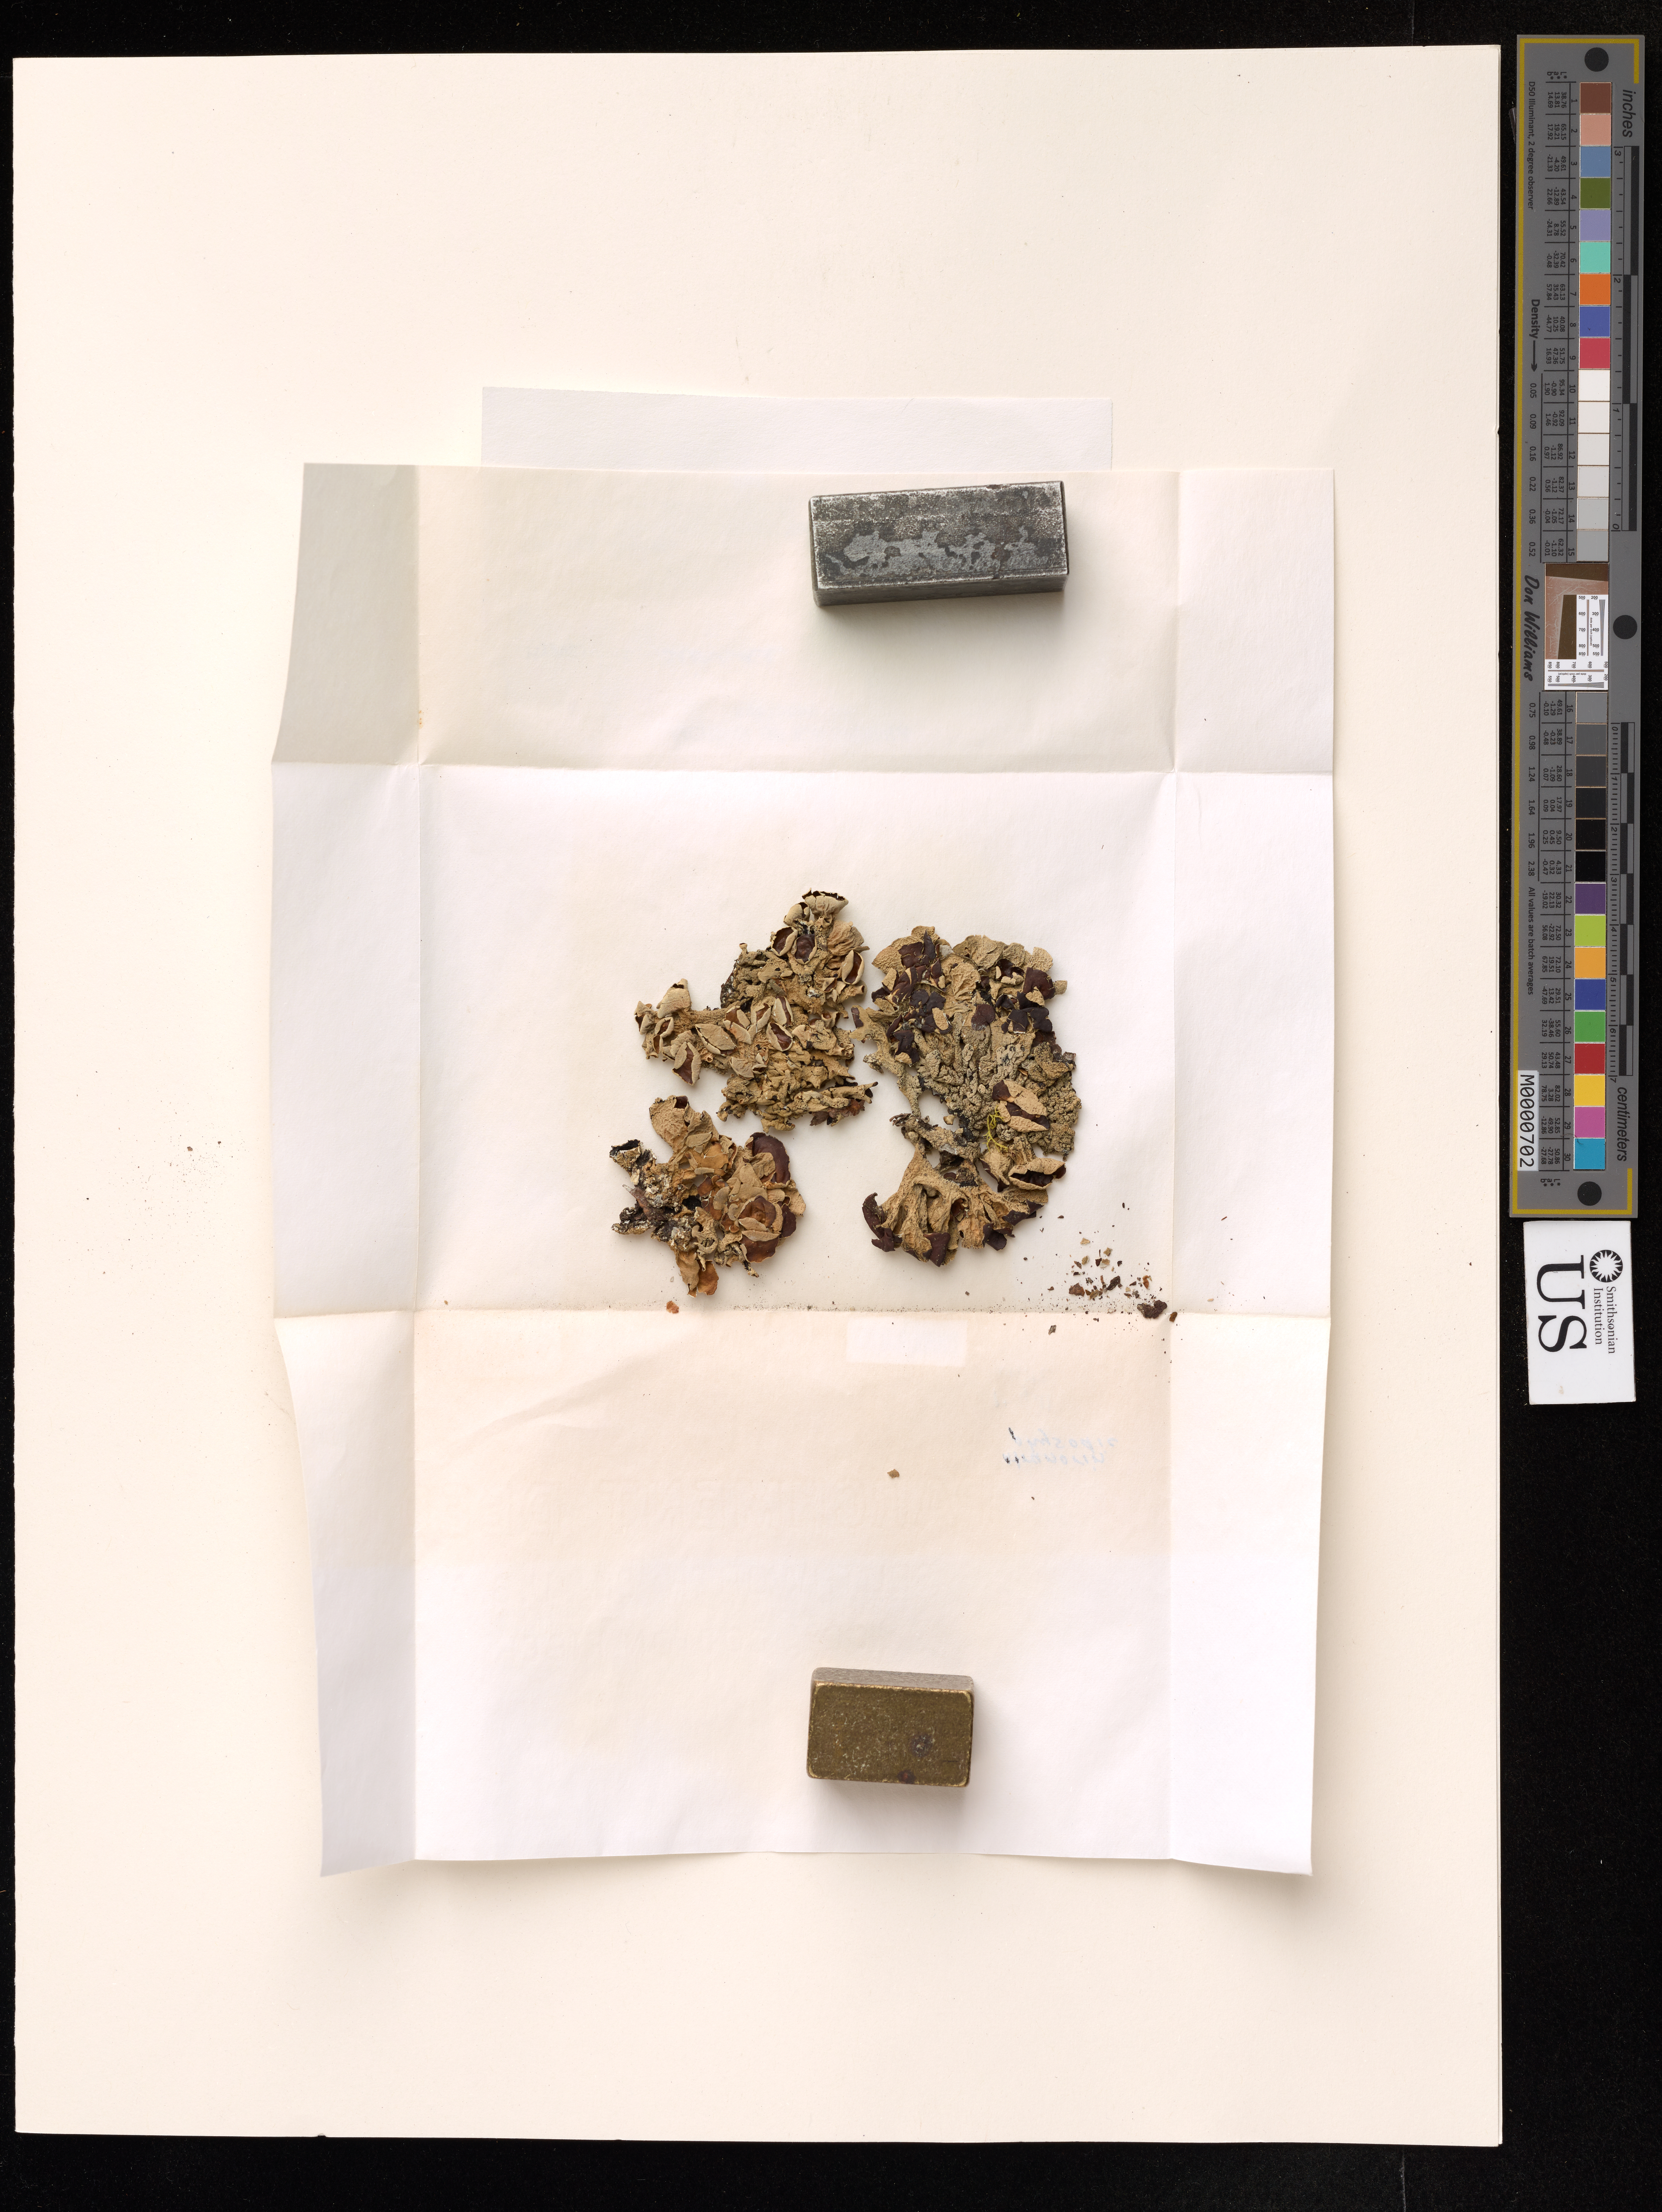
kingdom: Fungi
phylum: Ascomycota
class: Lecanoromycetes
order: Lecanorales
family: Parmeliaceae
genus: Hypogymnia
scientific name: Hypogymnia sierrae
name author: L.H. Pike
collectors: M. Hale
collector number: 53065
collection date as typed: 16 Jun 1978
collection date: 1978-06-16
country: United States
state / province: California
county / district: Mariposa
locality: Yosemite nat. prk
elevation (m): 0